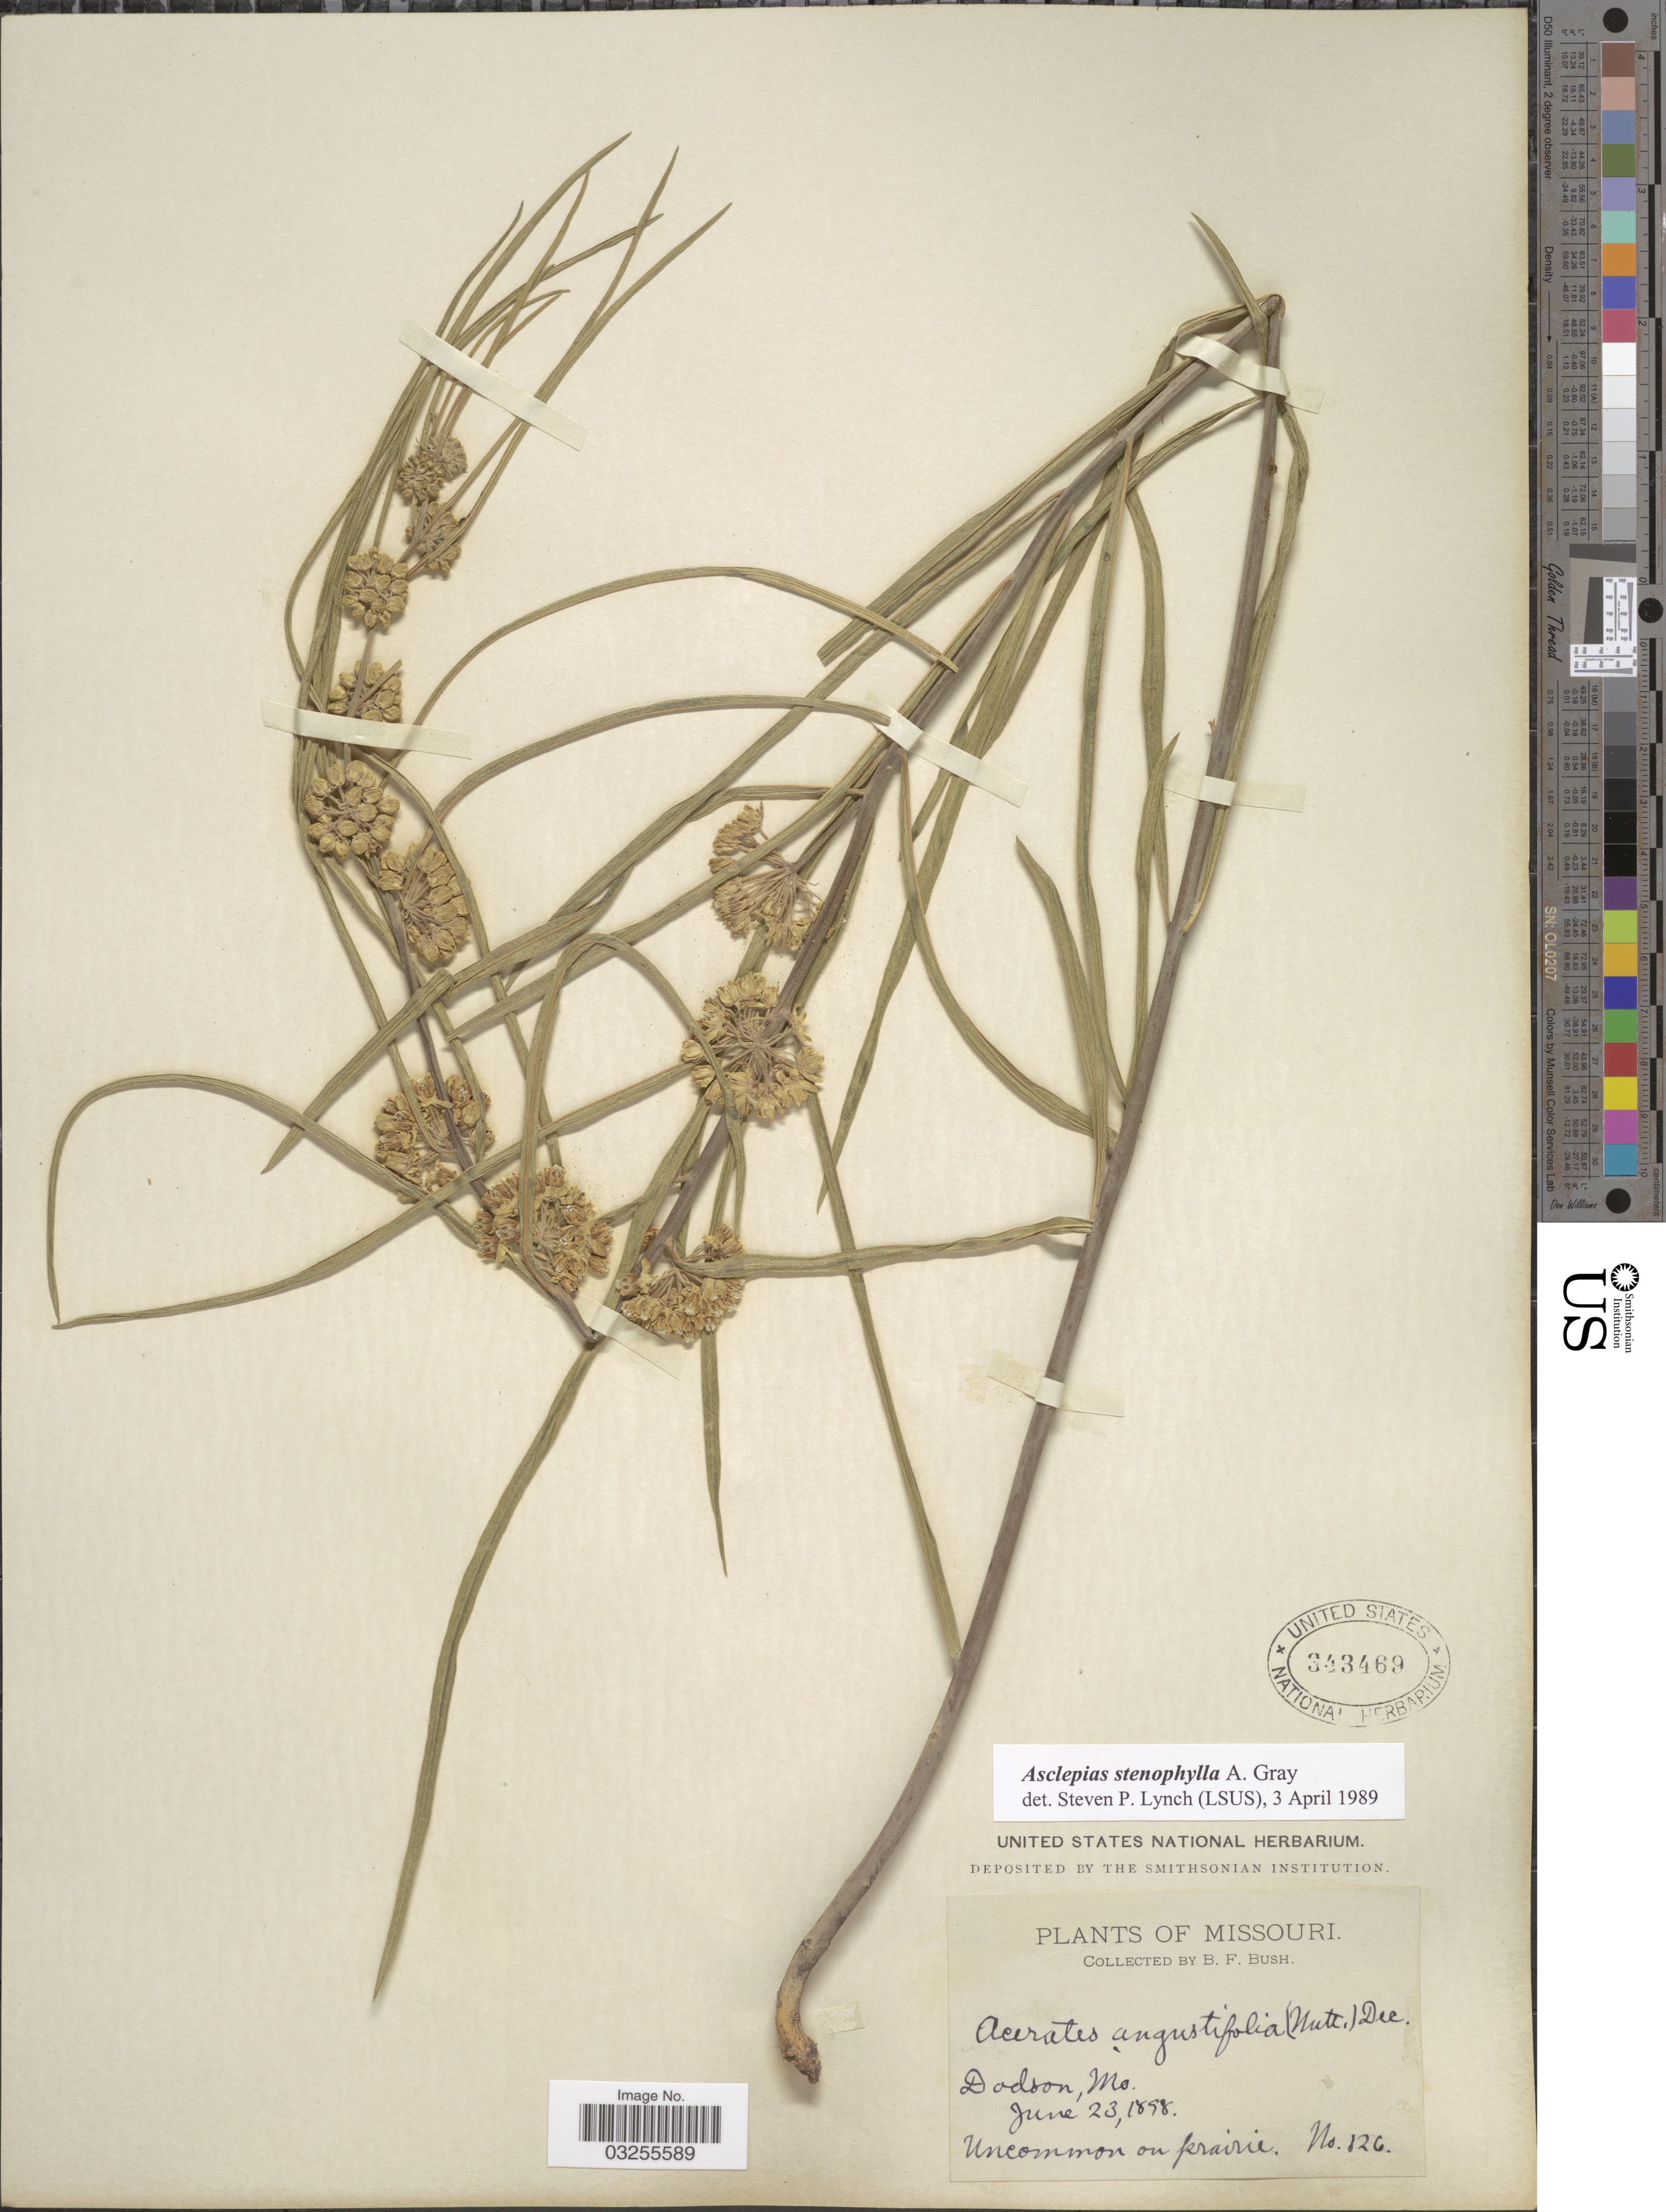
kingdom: Plantae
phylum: Tracheophyta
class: Magnoliopsida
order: Gentianales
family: Apocynaceae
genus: Asclepias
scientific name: Asclepias stenophylla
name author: A. Gray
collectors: B. F. Bush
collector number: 126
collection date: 1898-06-23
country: United States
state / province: Missouri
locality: Dodson.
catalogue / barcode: US 343469